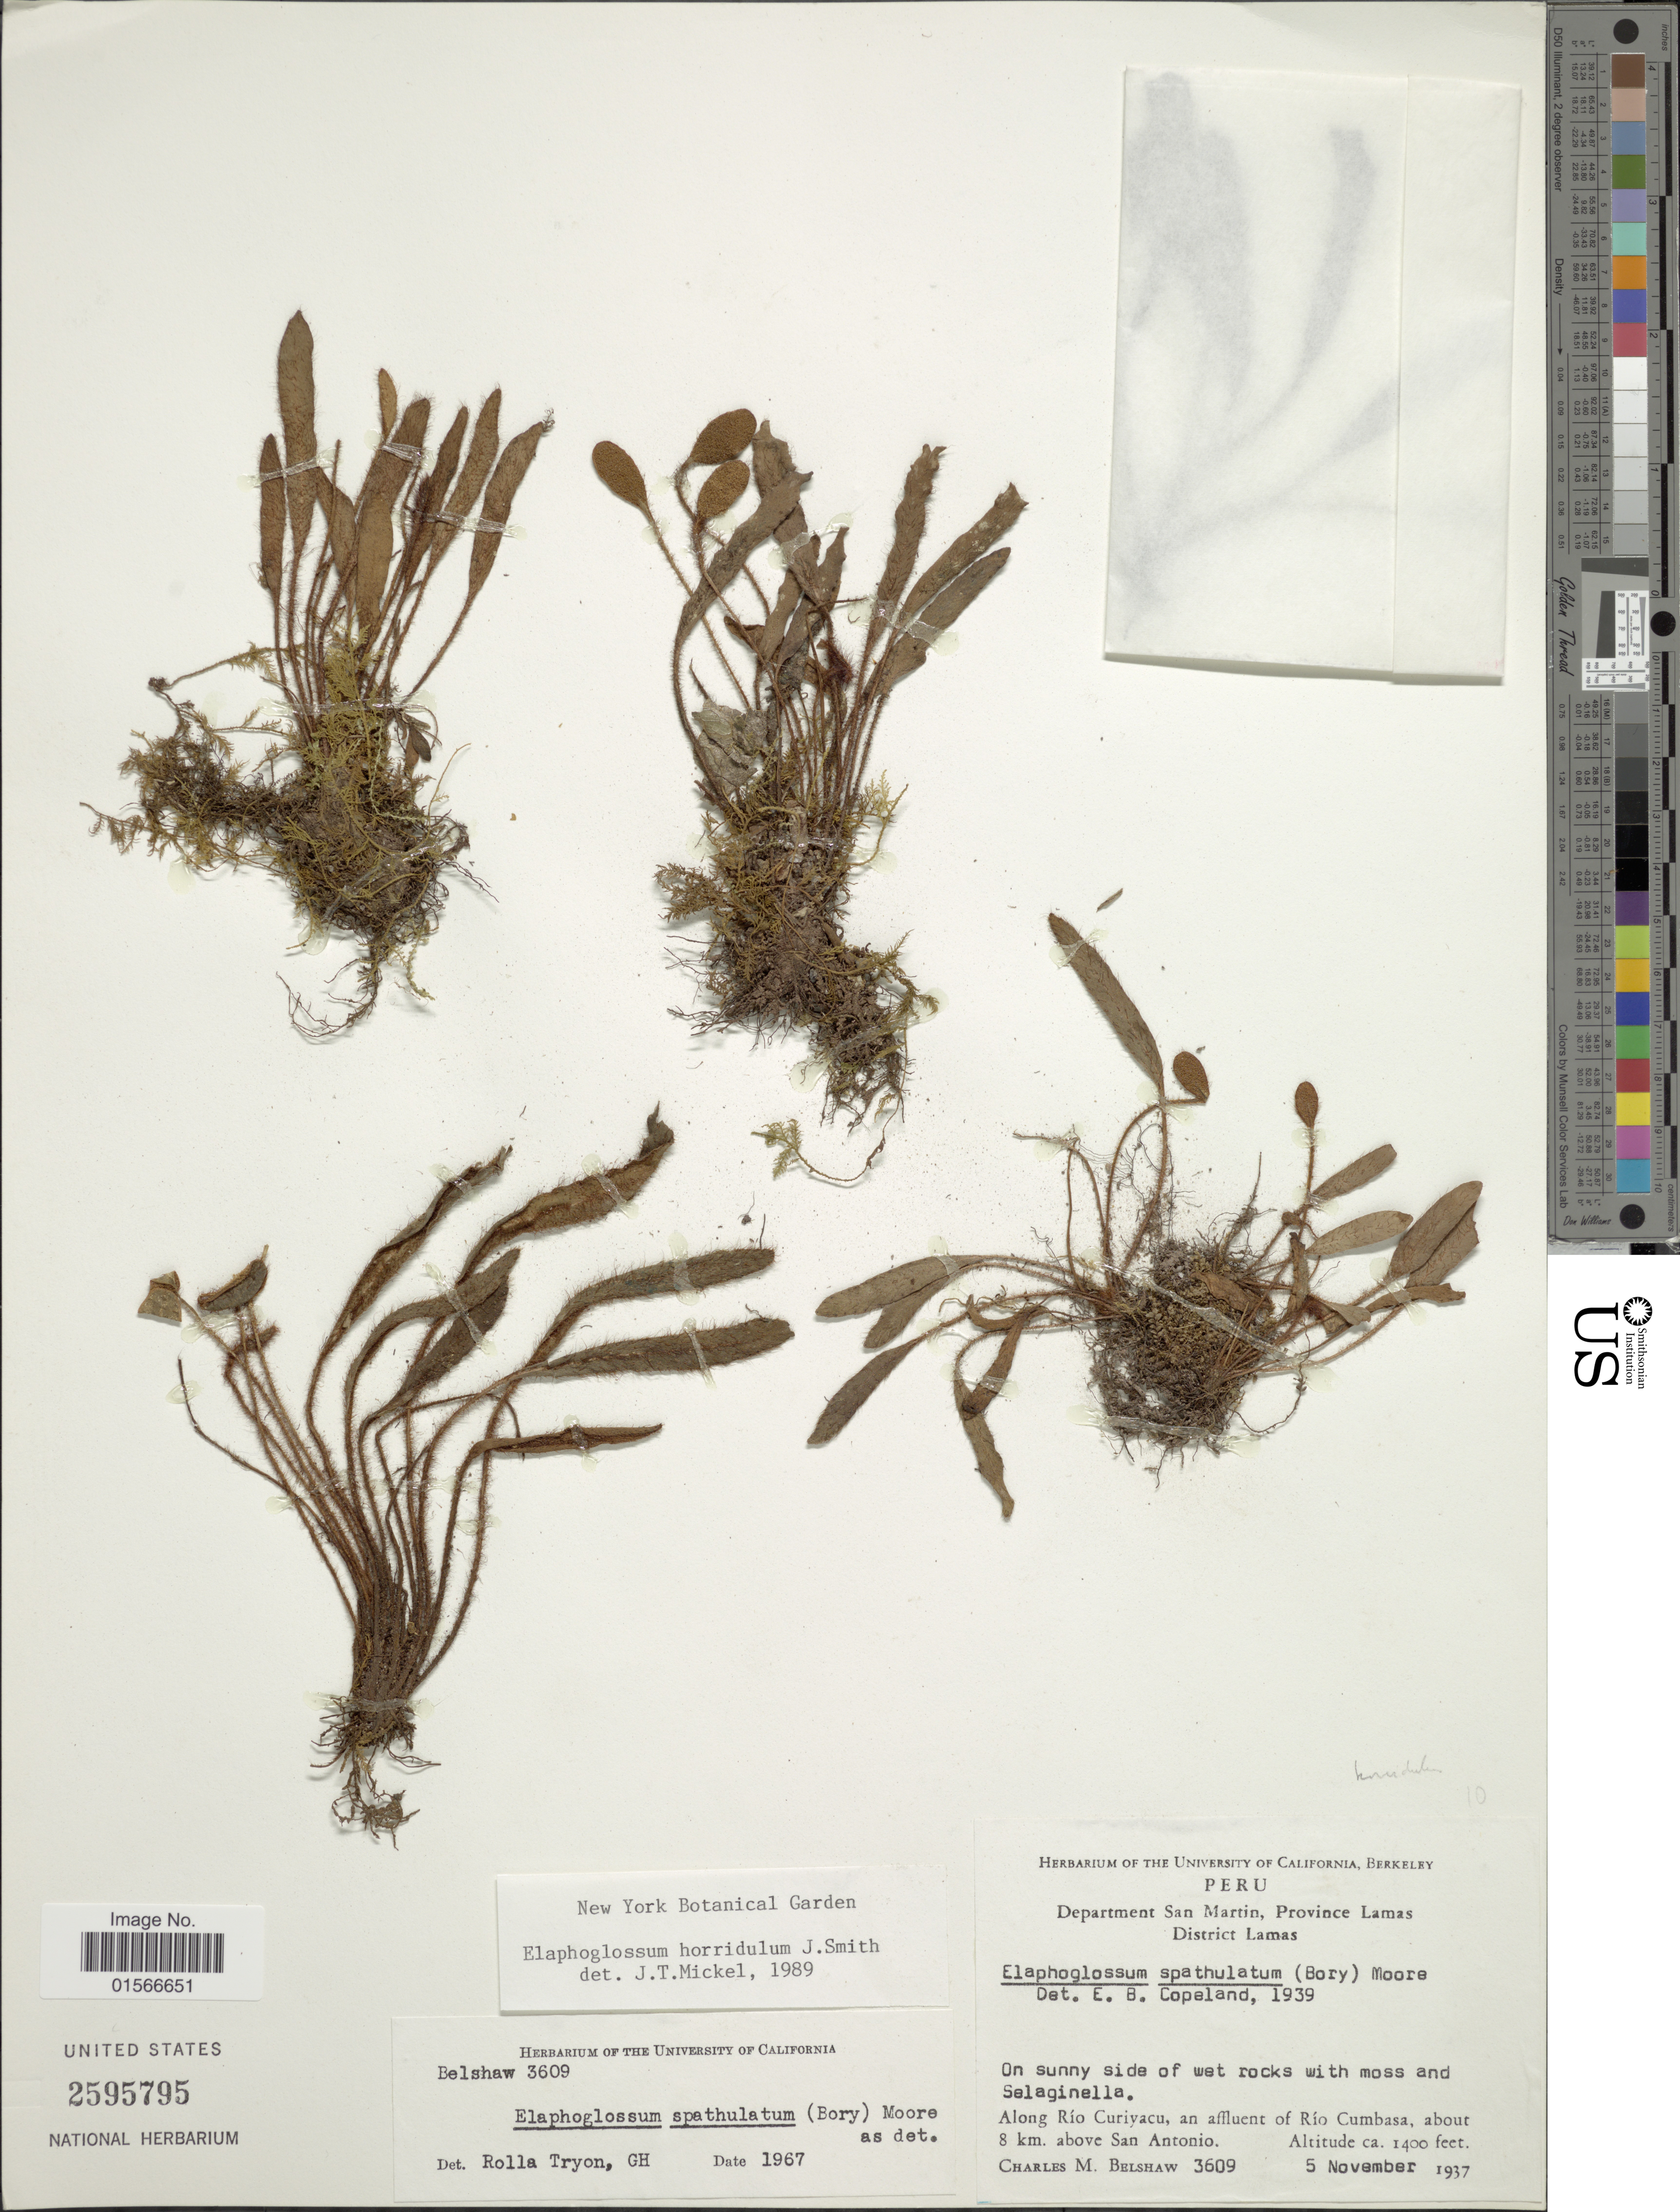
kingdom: Plantae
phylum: Tracheophyta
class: Polypodiopsida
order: Polypodiales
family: Dryopteridaceae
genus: Elaphoglossum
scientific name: Elaphoglossum horridulum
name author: (Kaulf.) J. Sm.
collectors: C. Shaw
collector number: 3609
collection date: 1937-11-05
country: Peru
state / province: San Martín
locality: Department San Martin, Province Lamas, District Lamas, On sunny side of wet rocks with moss and Selaginella, Along Río Curiyacu, an affluent of Río Cumbasa, about 8 km above San Antonio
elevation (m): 427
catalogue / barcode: US 2595795